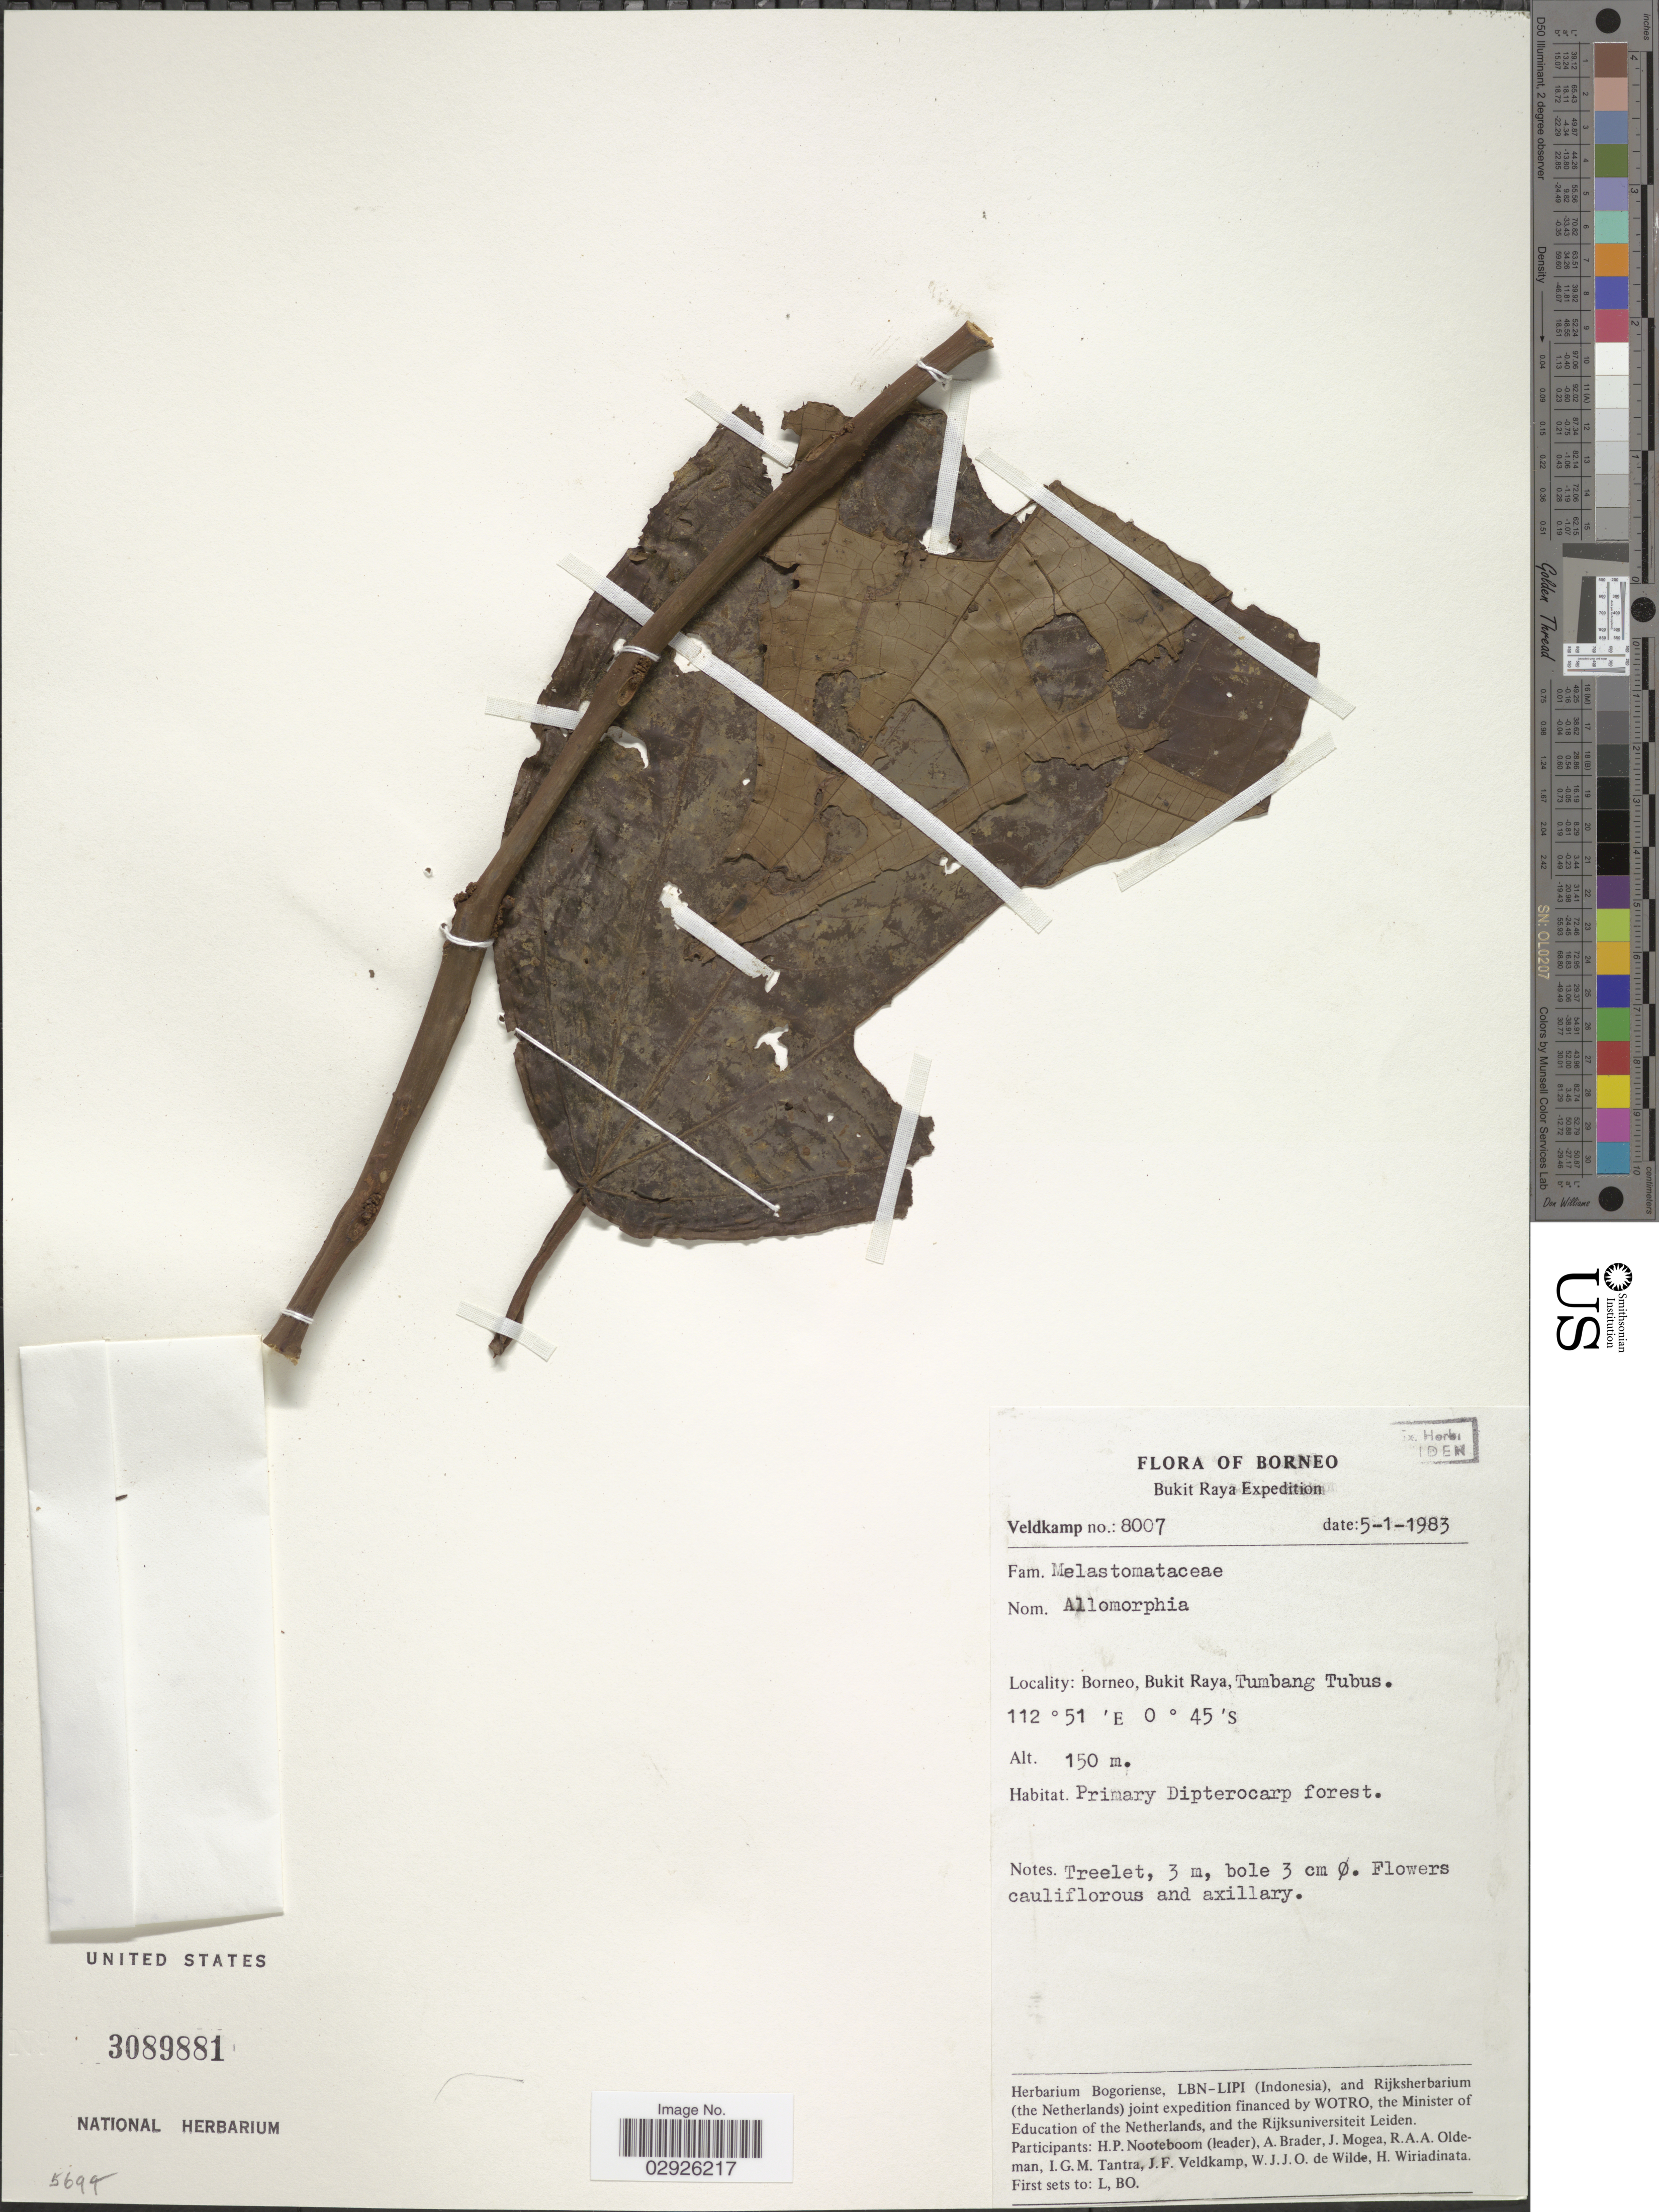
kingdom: Plantae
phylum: Tracheophyta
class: Magnoliopsida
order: Myrtales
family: Melastomataceae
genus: Driessenia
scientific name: Driessenia minutiflora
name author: O. Schwartz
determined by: Regalado, J. C.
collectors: J. F. Veldkamp, H. P. Nooteboom, A. Brader, J. Mogea & et al.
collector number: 8007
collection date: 1983-01-05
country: Indonesia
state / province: Kalimantan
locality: Borneo, Bukit Rayam Tumbang Tubus.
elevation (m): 150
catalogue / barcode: US 3089881